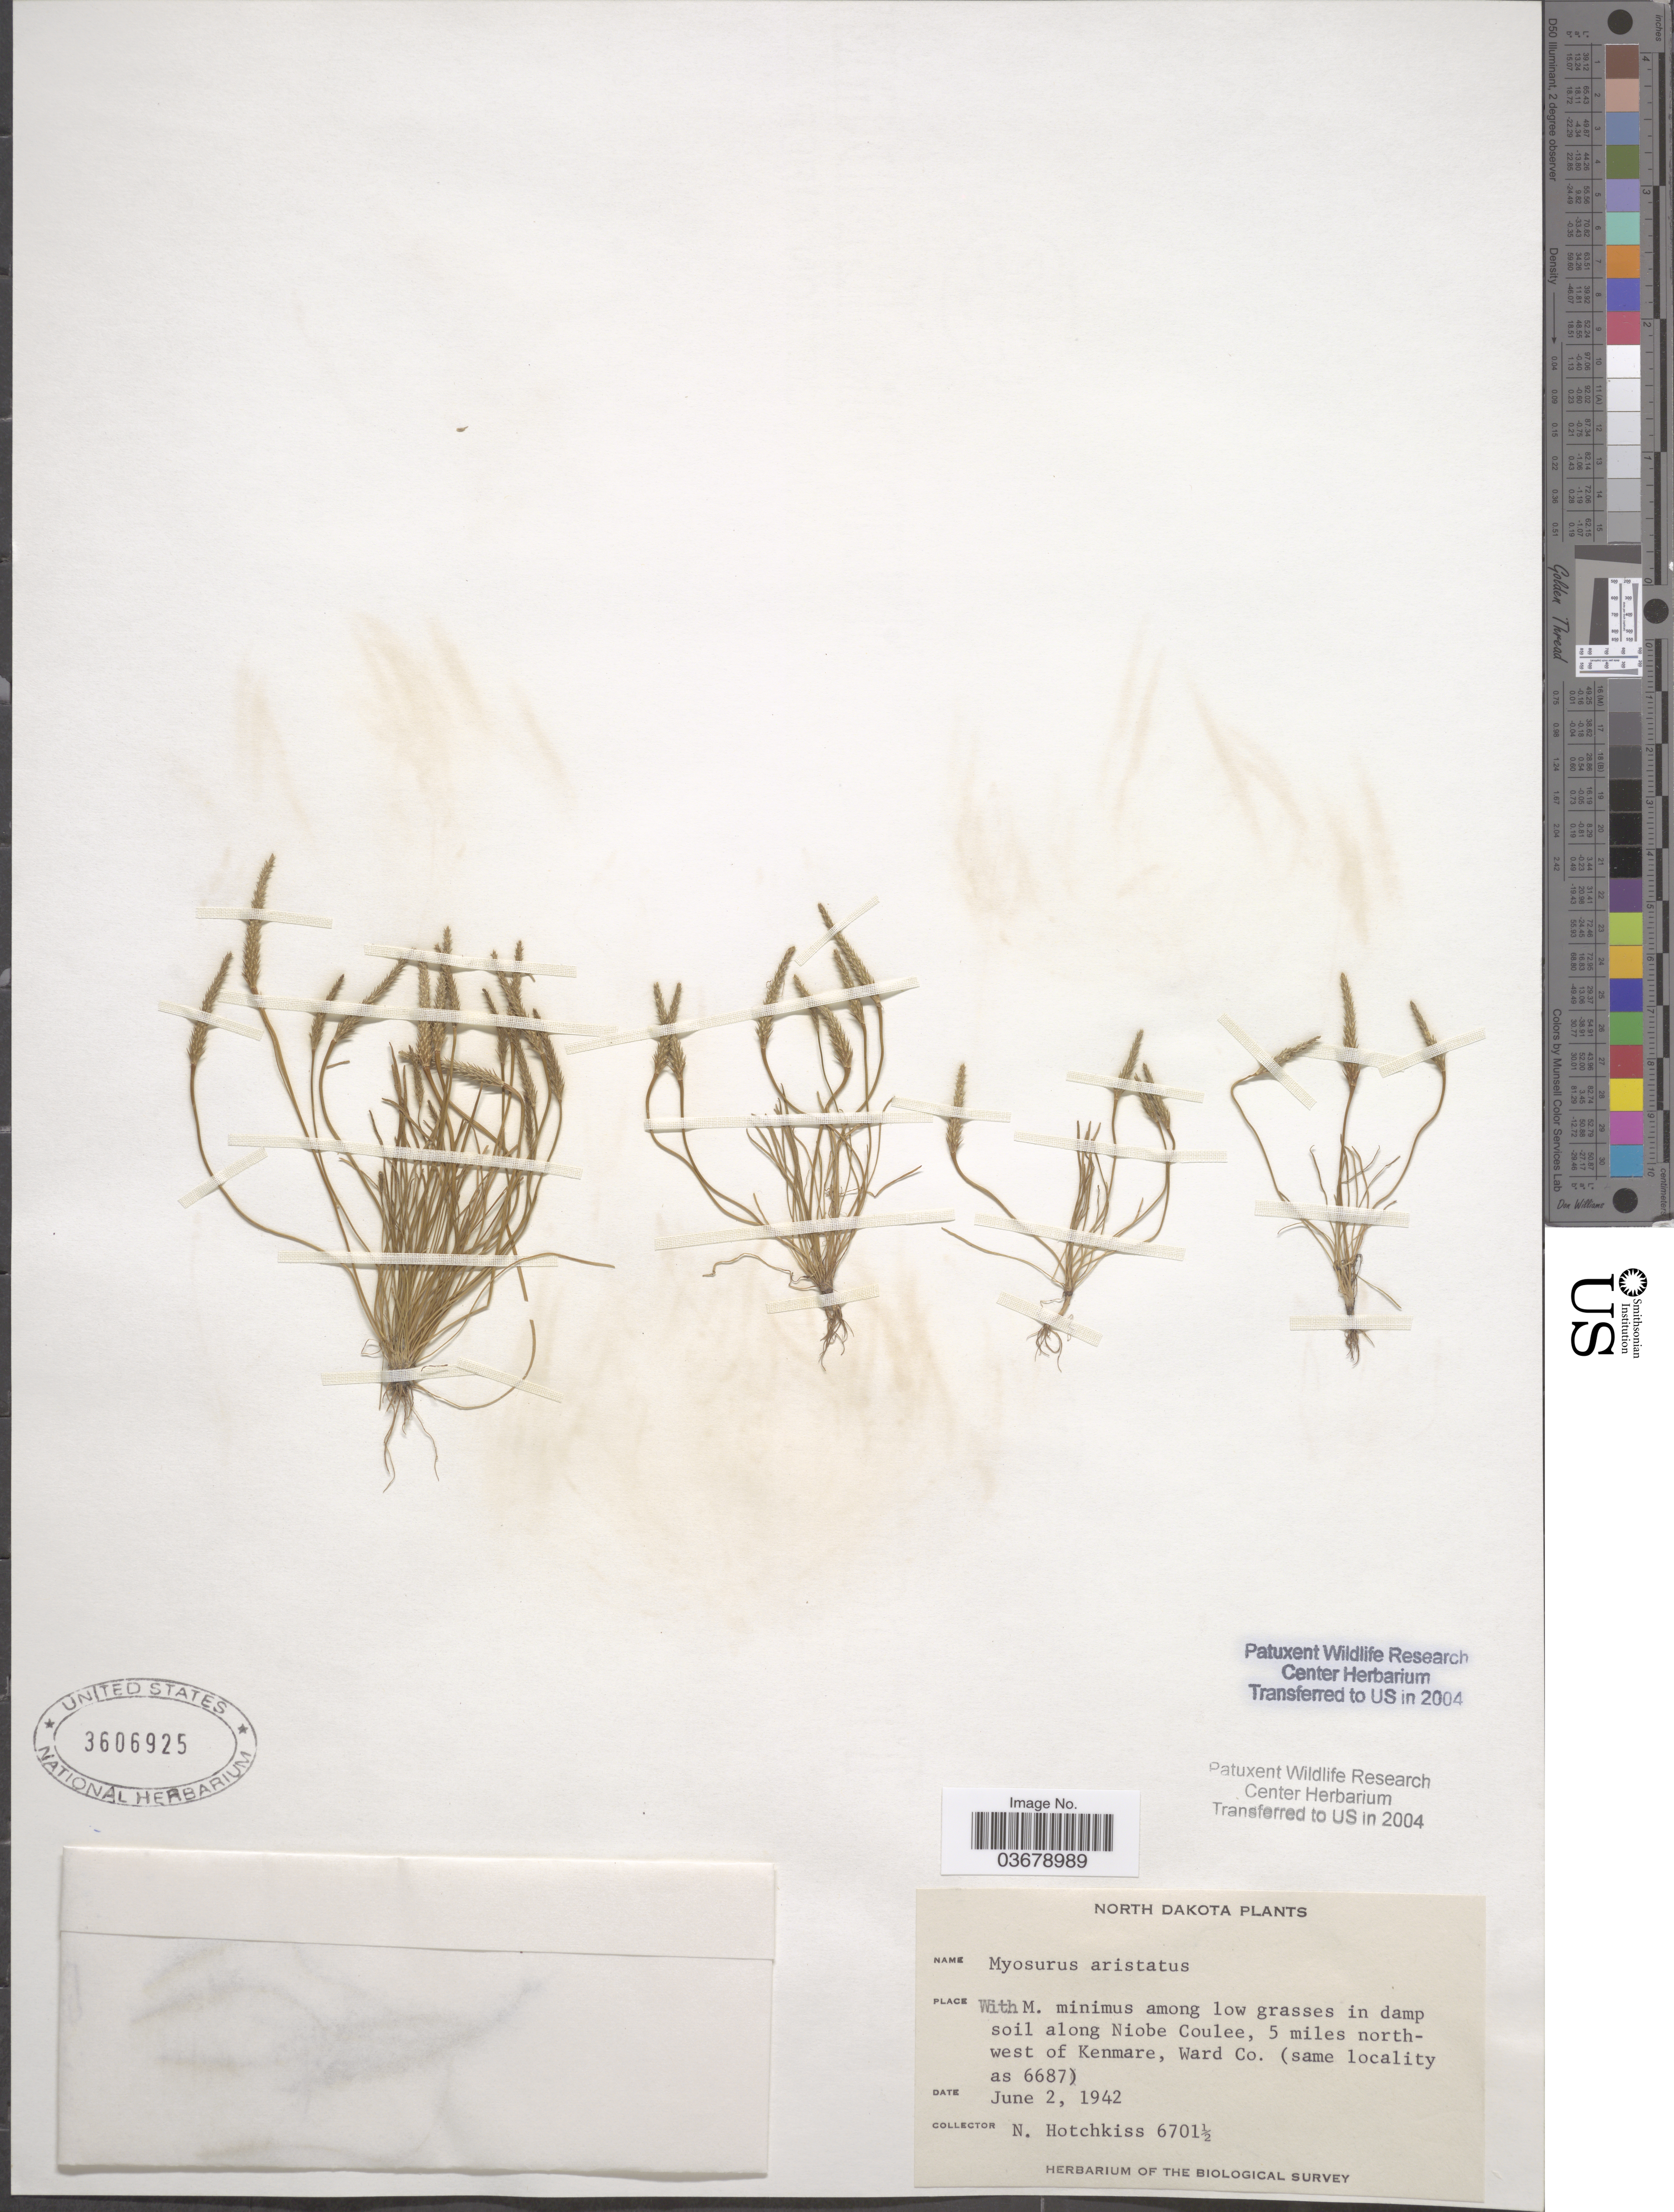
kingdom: Plantae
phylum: Tracheophyta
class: Magnoliopsida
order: Ranunculales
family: Ranunculaceae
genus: Myosurus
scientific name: Myosurus aristatus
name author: Benth.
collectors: N. Hotchkiss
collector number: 6701½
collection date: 1942-06-02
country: United States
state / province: North Dakota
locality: Along Niobe Coulee, 5 miles northwest of Kenmare, Ward Co.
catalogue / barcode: US 3606925